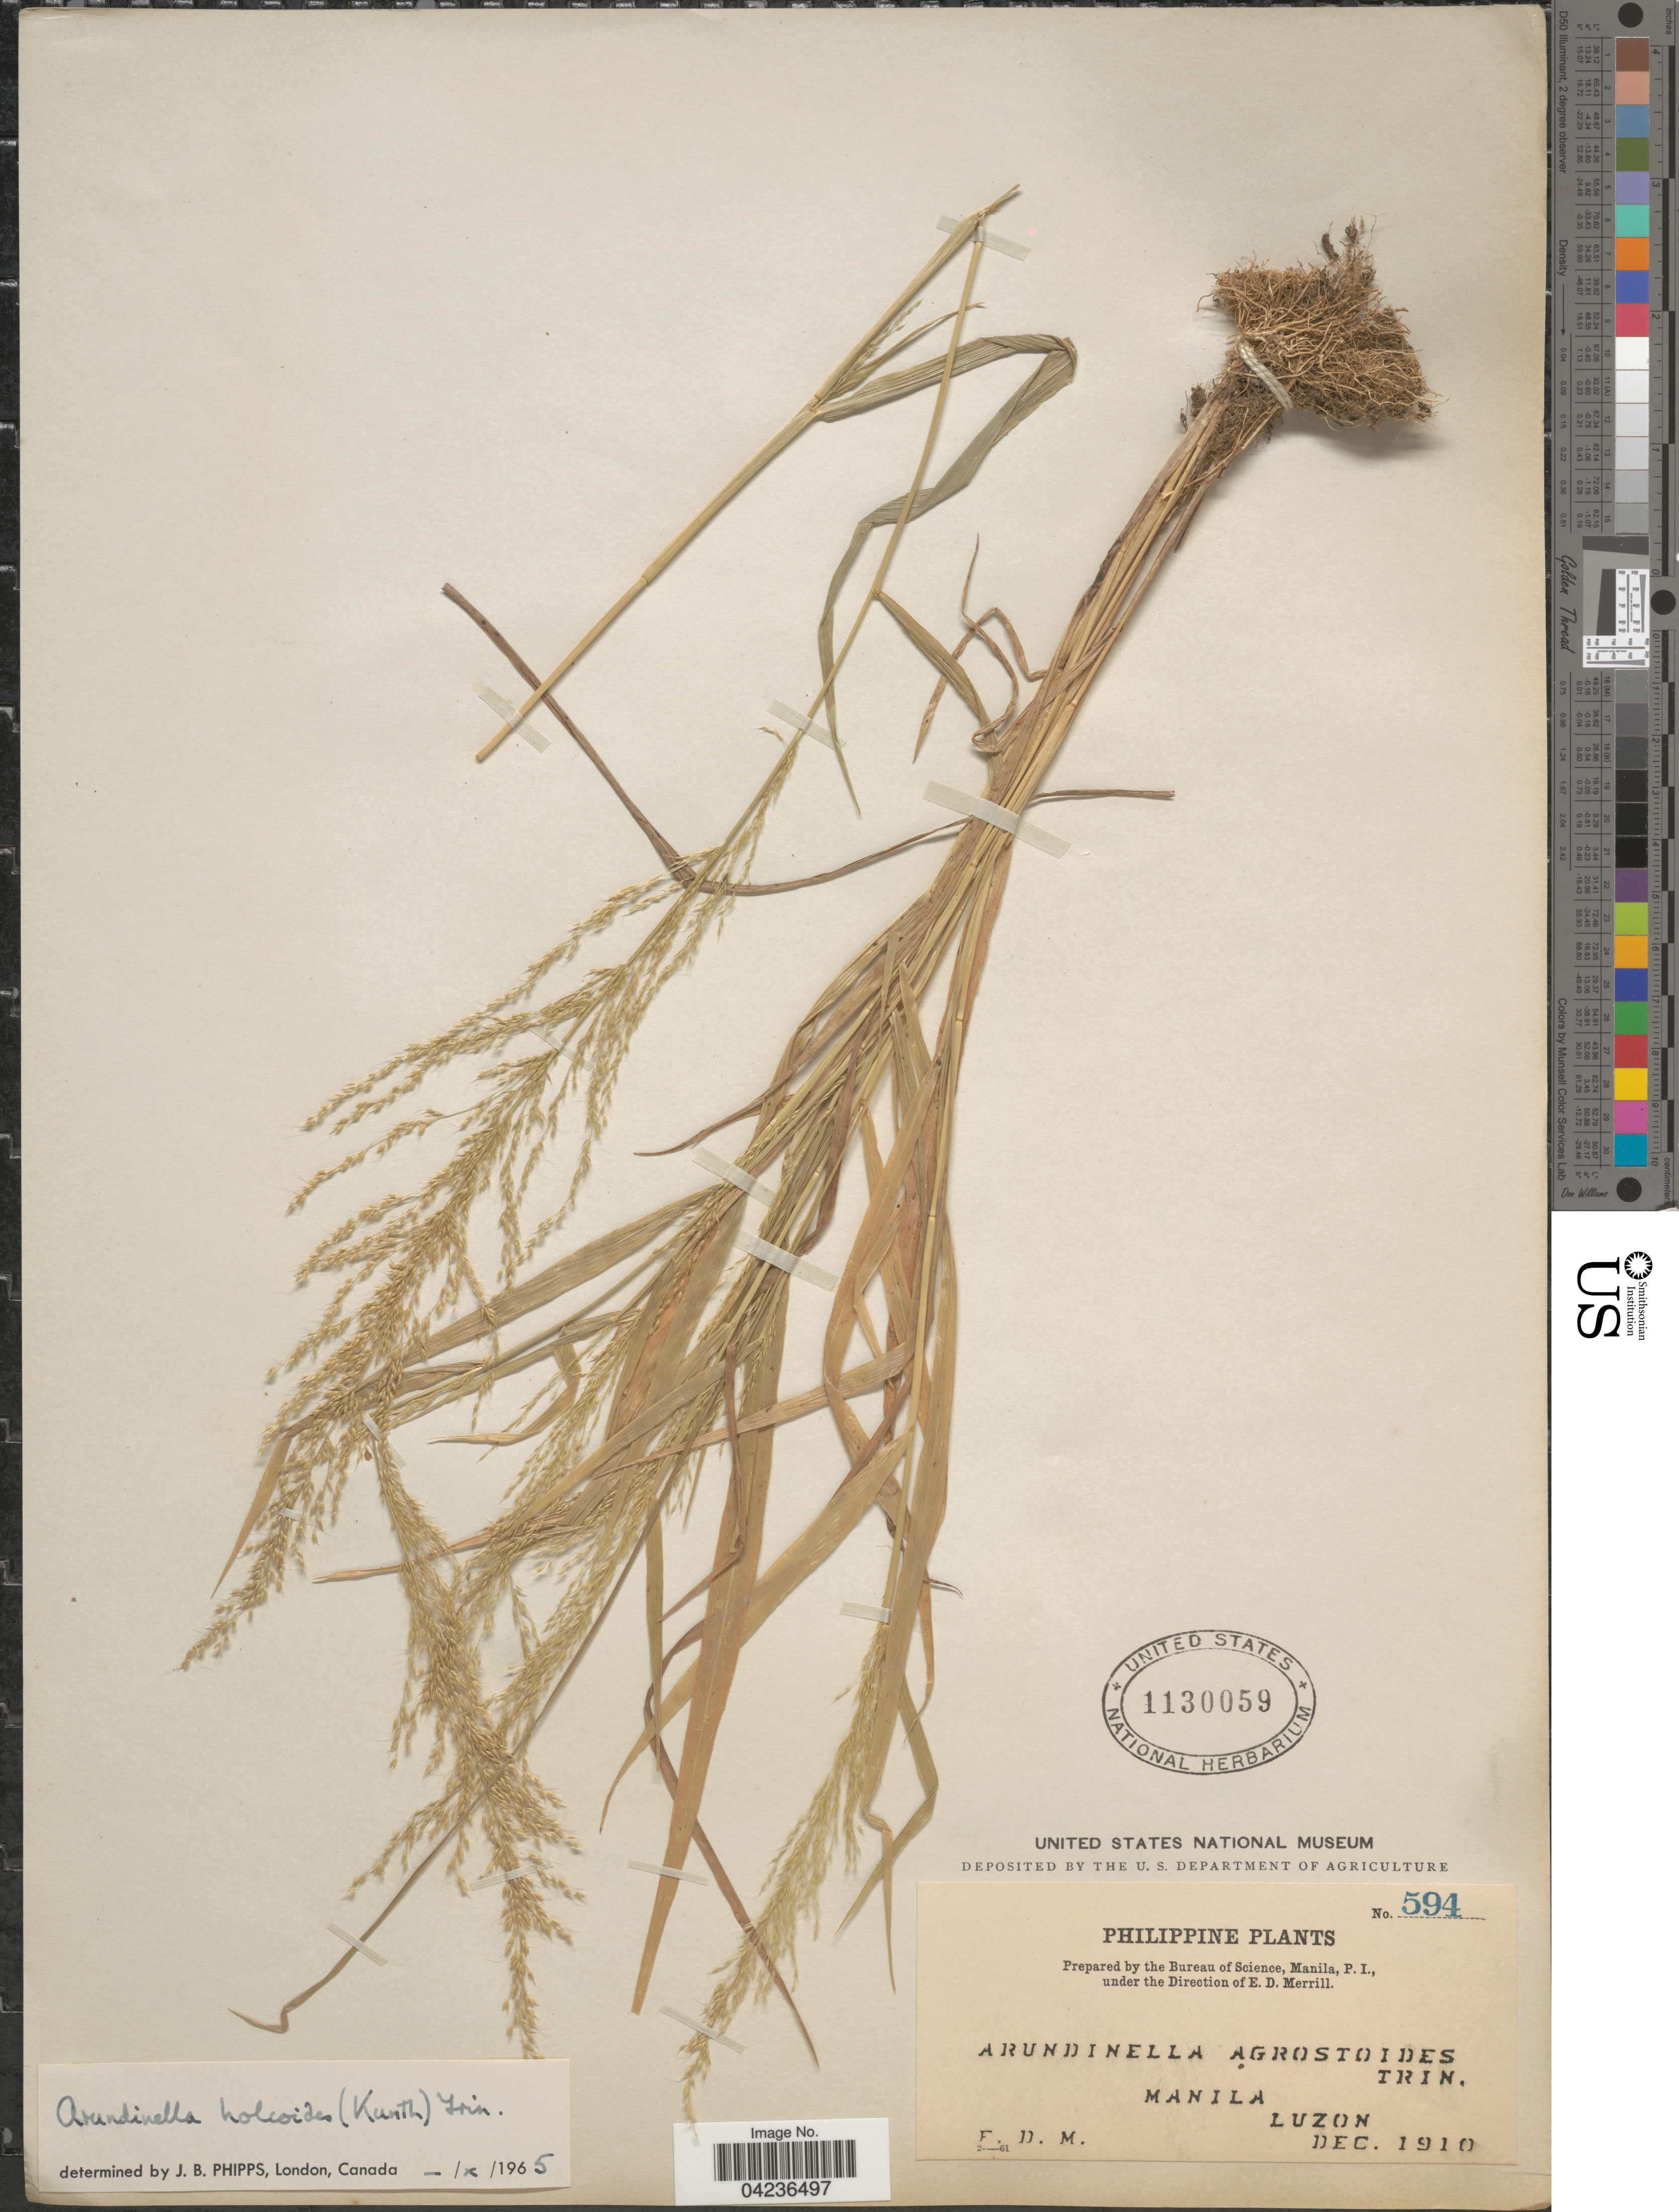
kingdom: Plantae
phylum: Tracheophyta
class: Liliopsida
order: Poales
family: Poaceae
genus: Arundinella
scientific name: Arundinella holcoides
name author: (Kunth) Trin.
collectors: E. D. Merrill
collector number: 594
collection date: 1910-12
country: Philippines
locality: Manila, Luzon.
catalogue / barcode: US 1130059